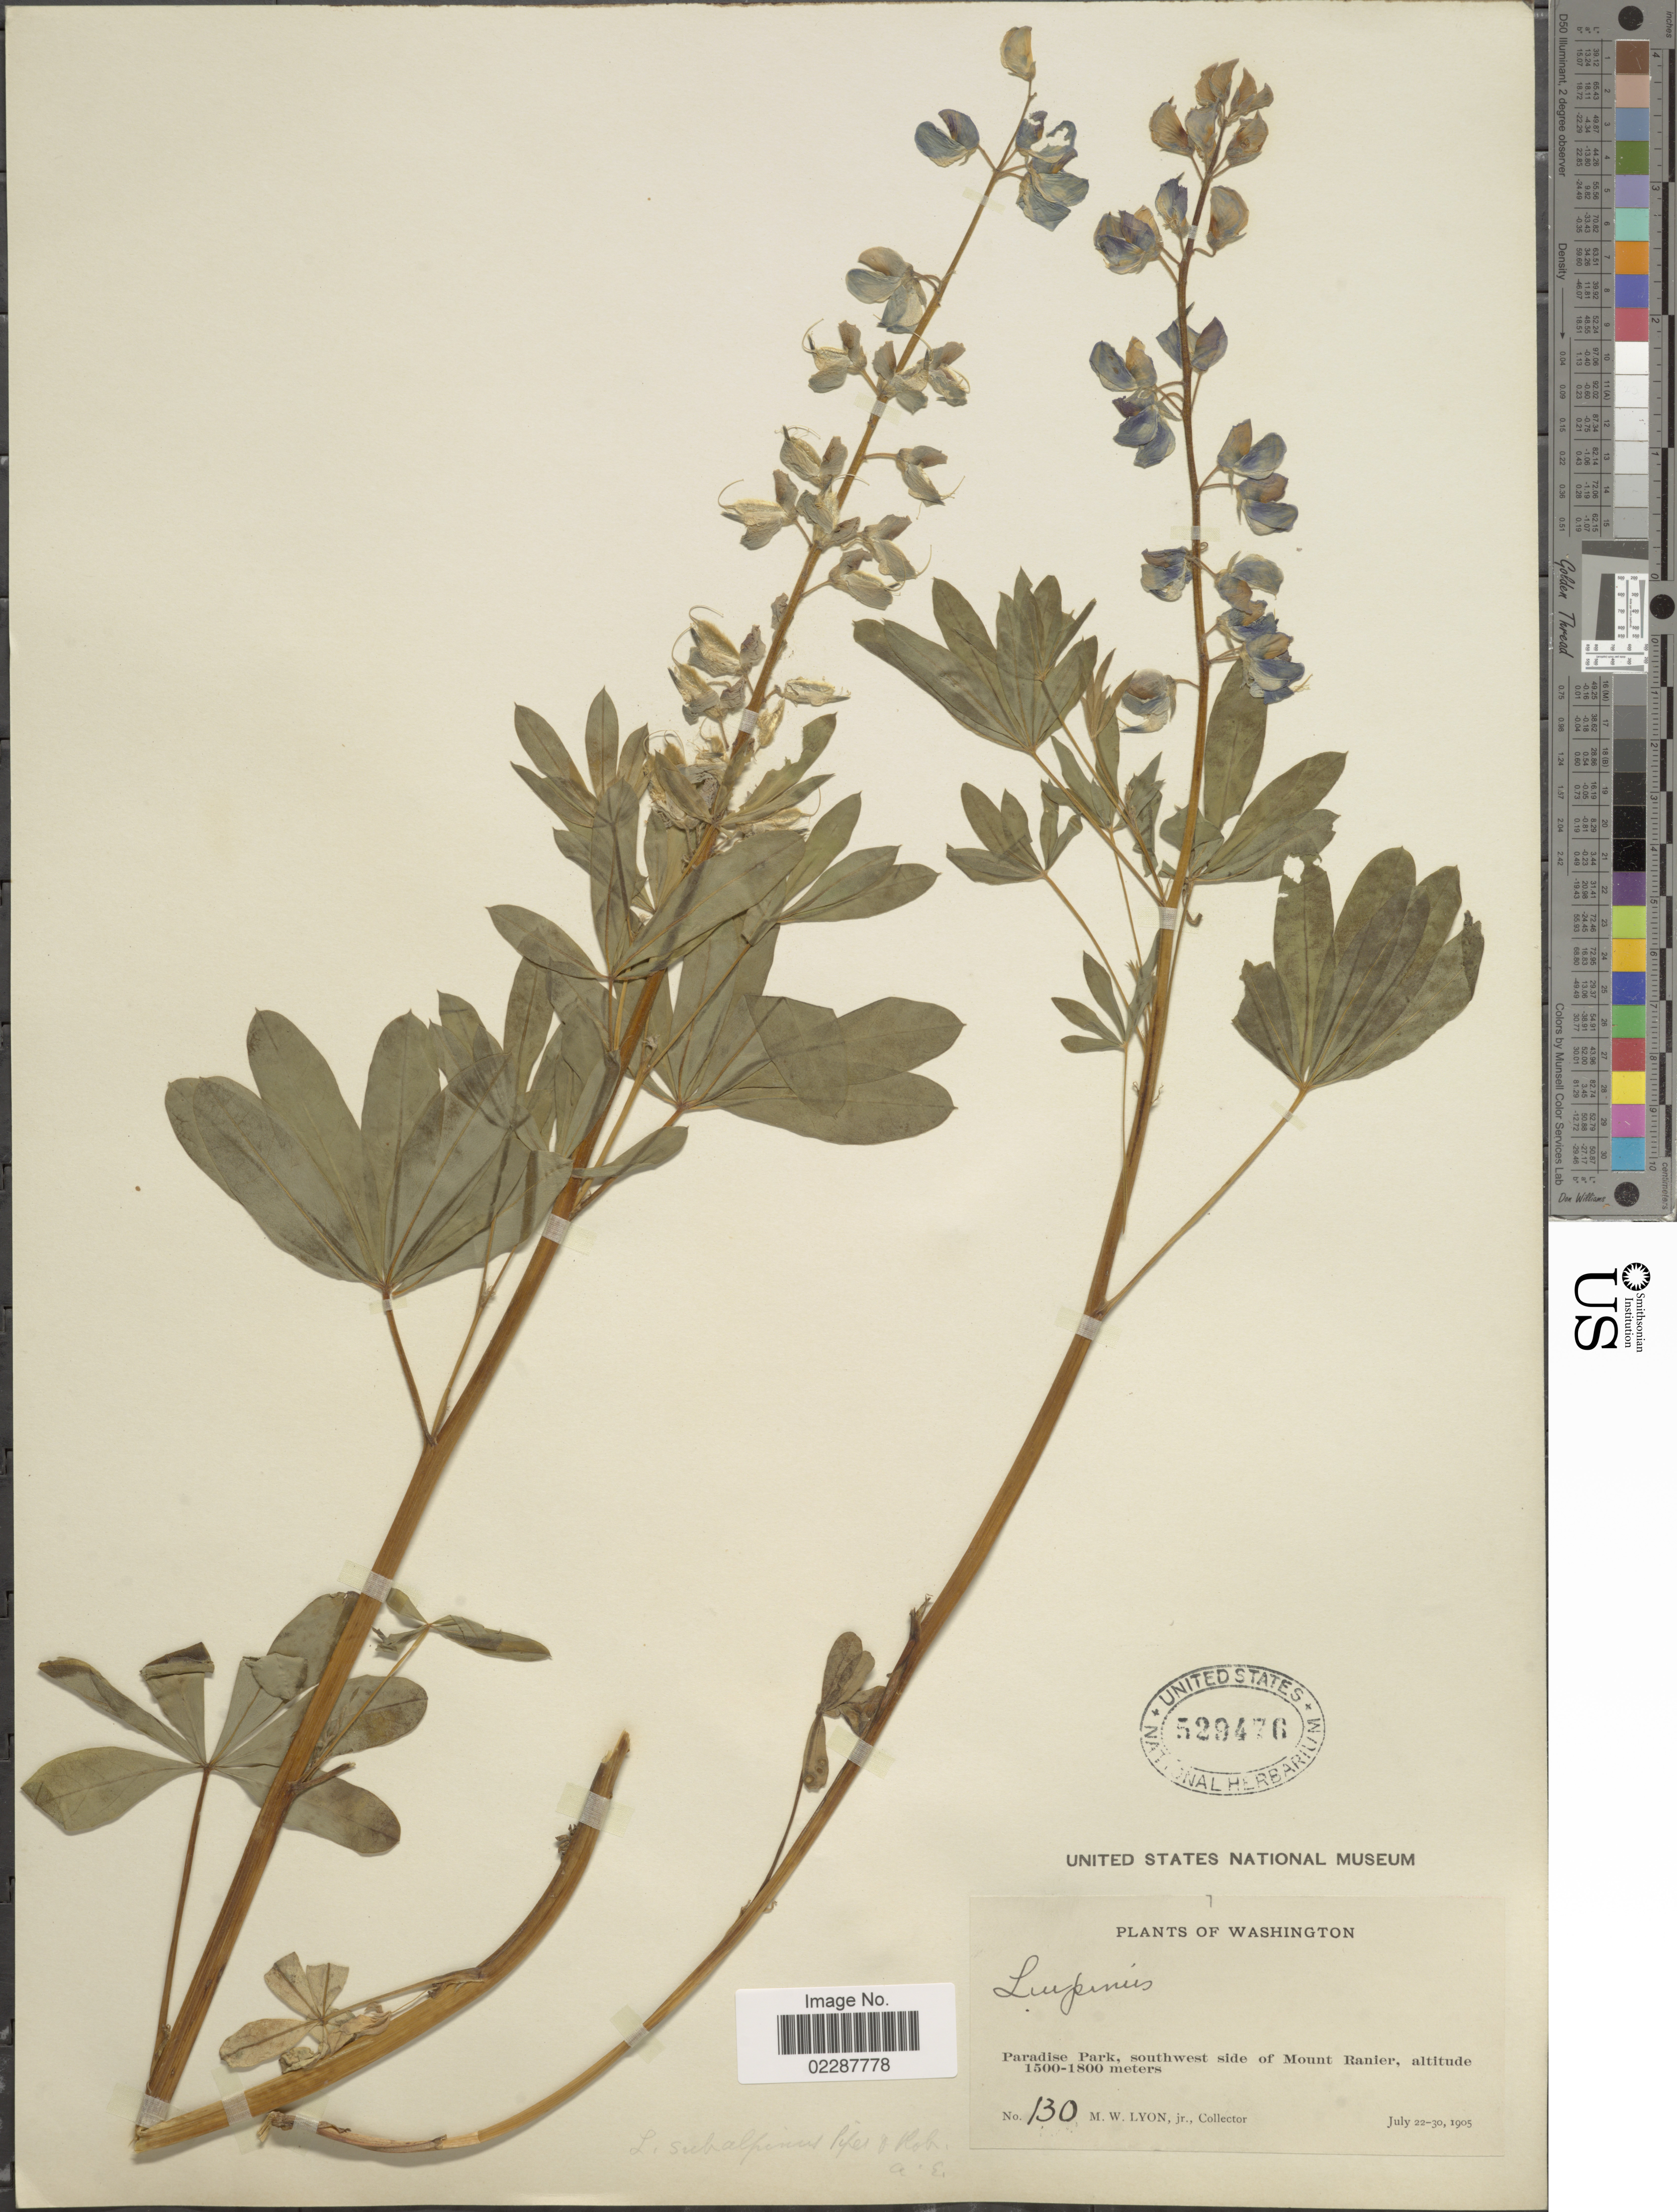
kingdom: Plantae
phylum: Tracheophyta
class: Magnoliopsida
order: Fabales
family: Fabaceae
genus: Lupinus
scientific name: Lupinus subalpinus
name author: Piper & B.L. Rob.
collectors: M. W. Lyon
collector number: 130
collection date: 1905-07-22/1905-07-30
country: United States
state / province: Washington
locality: Paradise Park, southwest side of Mount Ranier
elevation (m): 1500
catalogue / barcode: US 529476